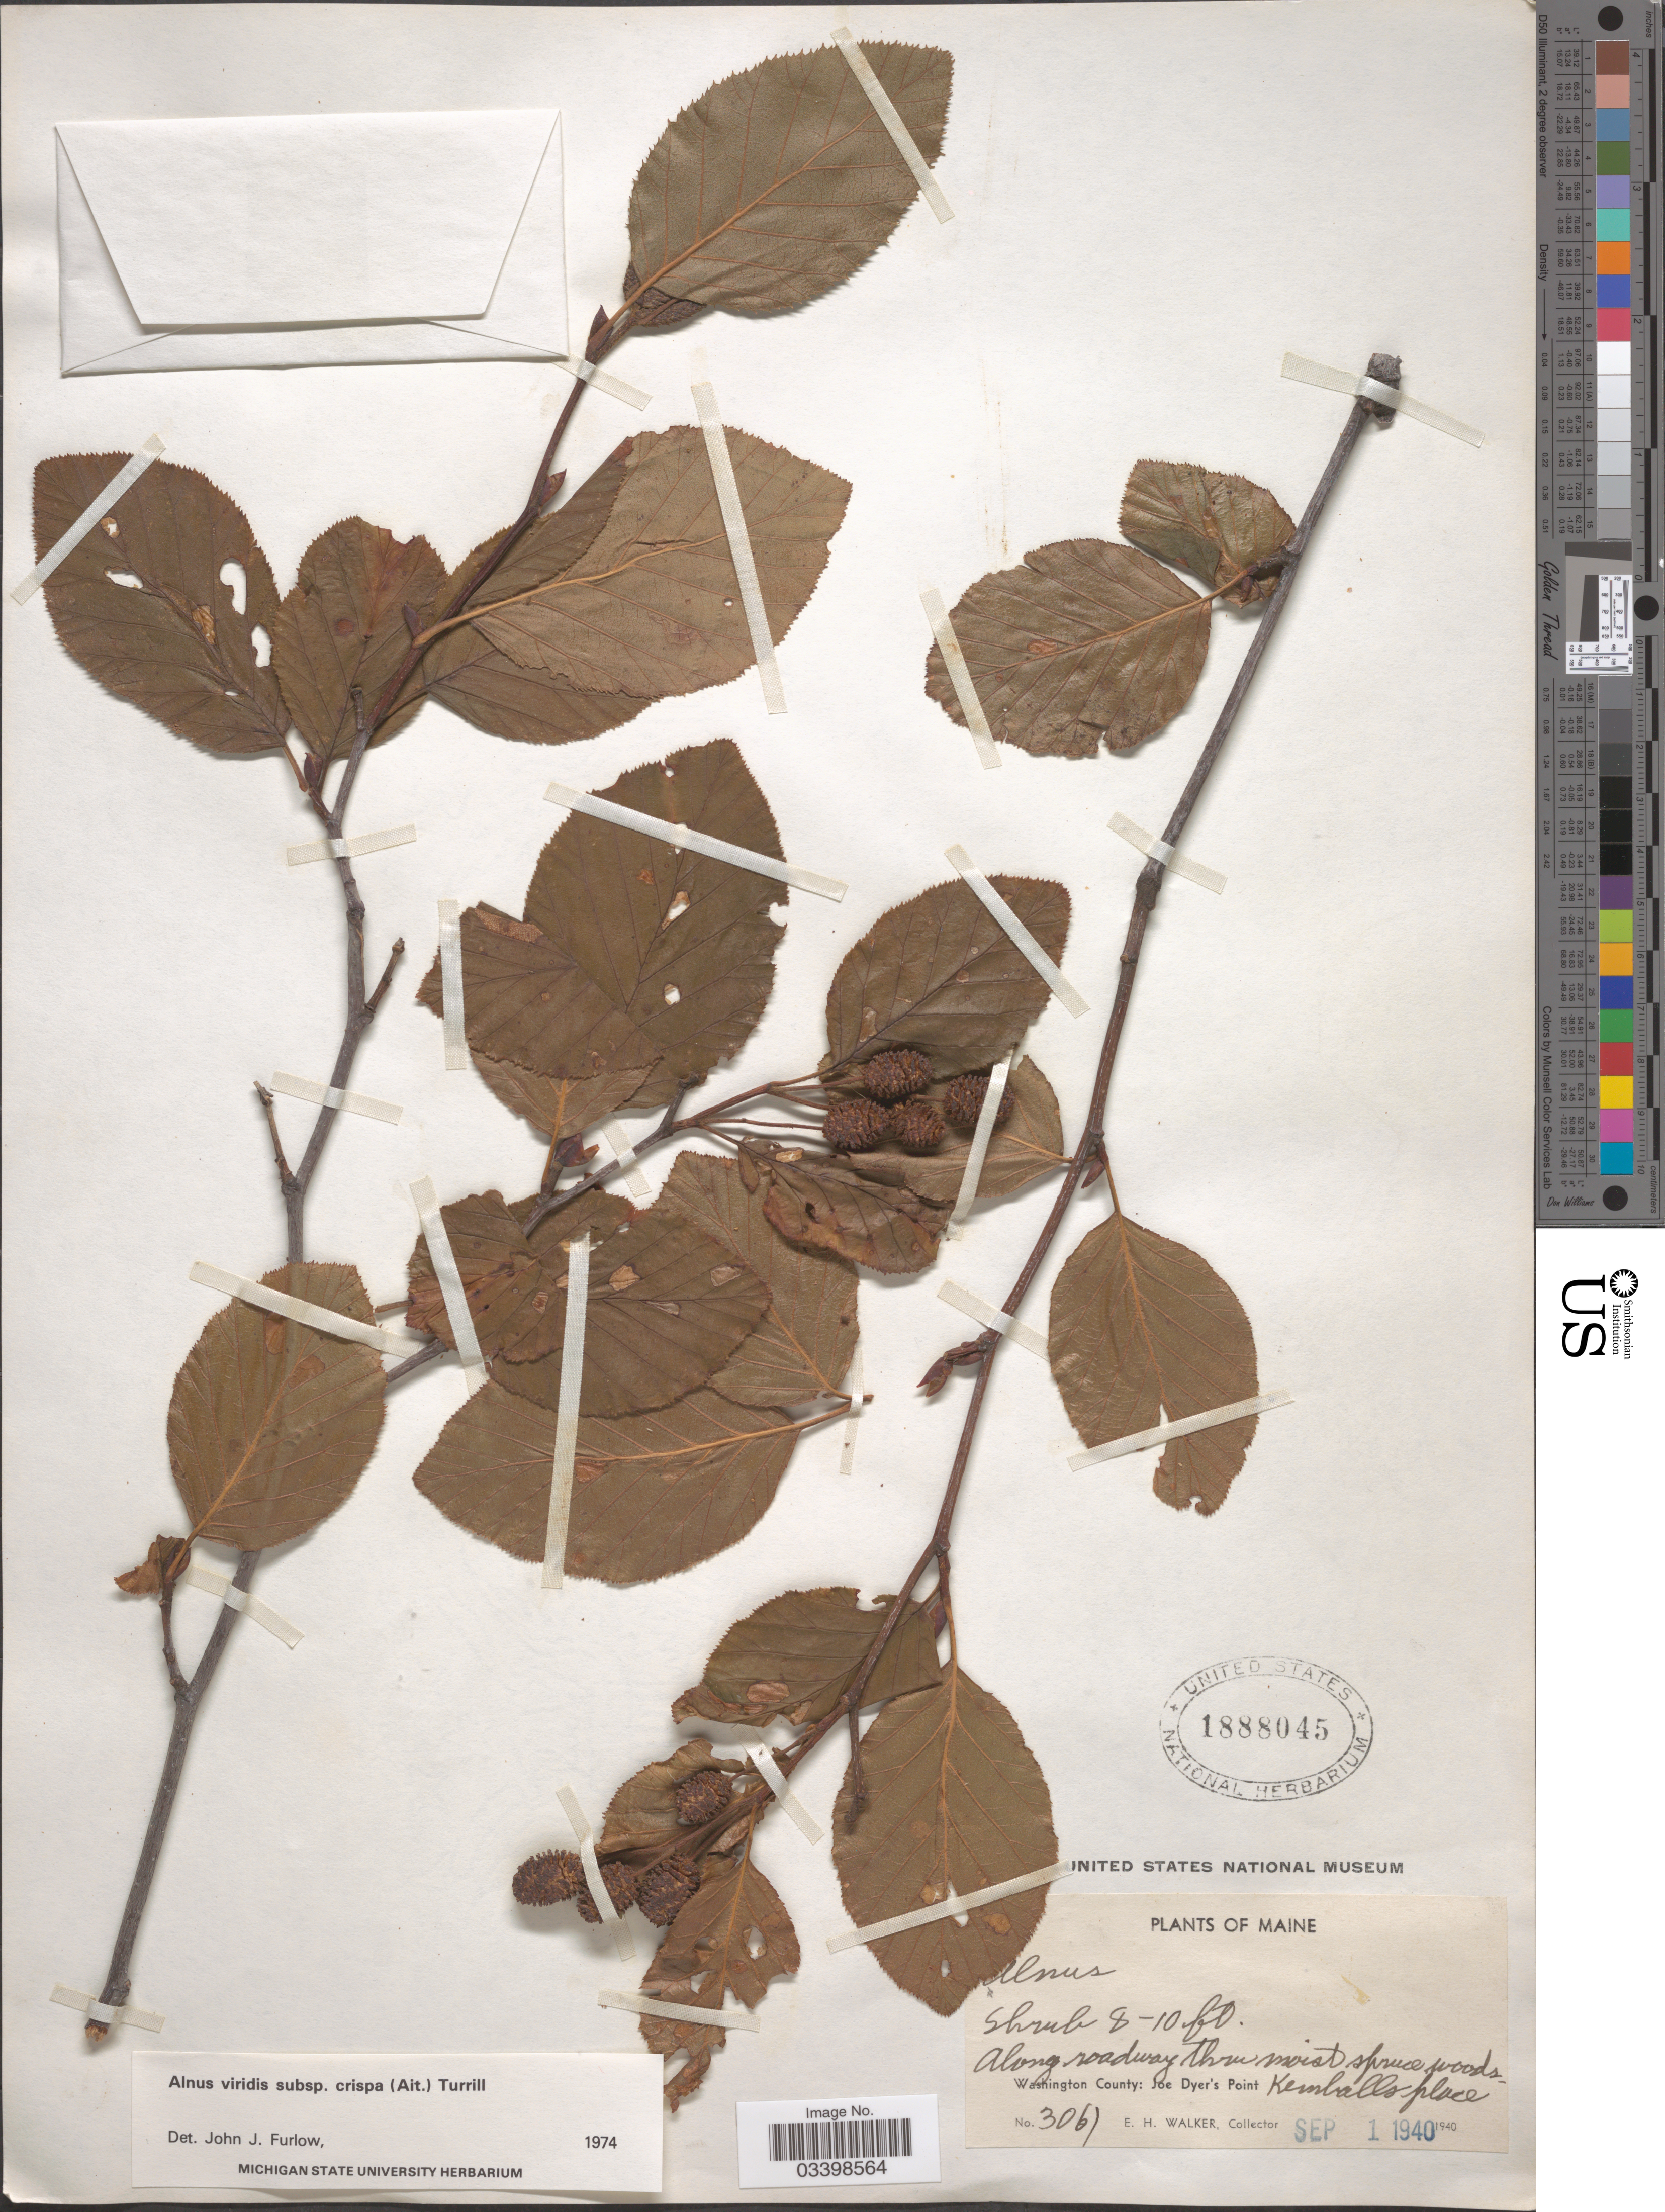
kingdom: Plantae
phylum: Tracheophyta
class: Magnoliopsida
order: Fagales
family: Betulaceae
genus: Alnus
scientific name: Alnus viridis subsp. crispa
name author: (Aiton) Turrill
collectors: E. H. Walker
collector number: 3067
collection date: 1940-09-01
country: United States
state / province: Maine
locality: Along roadway thru moist spruce woods. Washington County: Joey Dyer's Point. Kemballs place.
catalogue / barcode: US 1888045